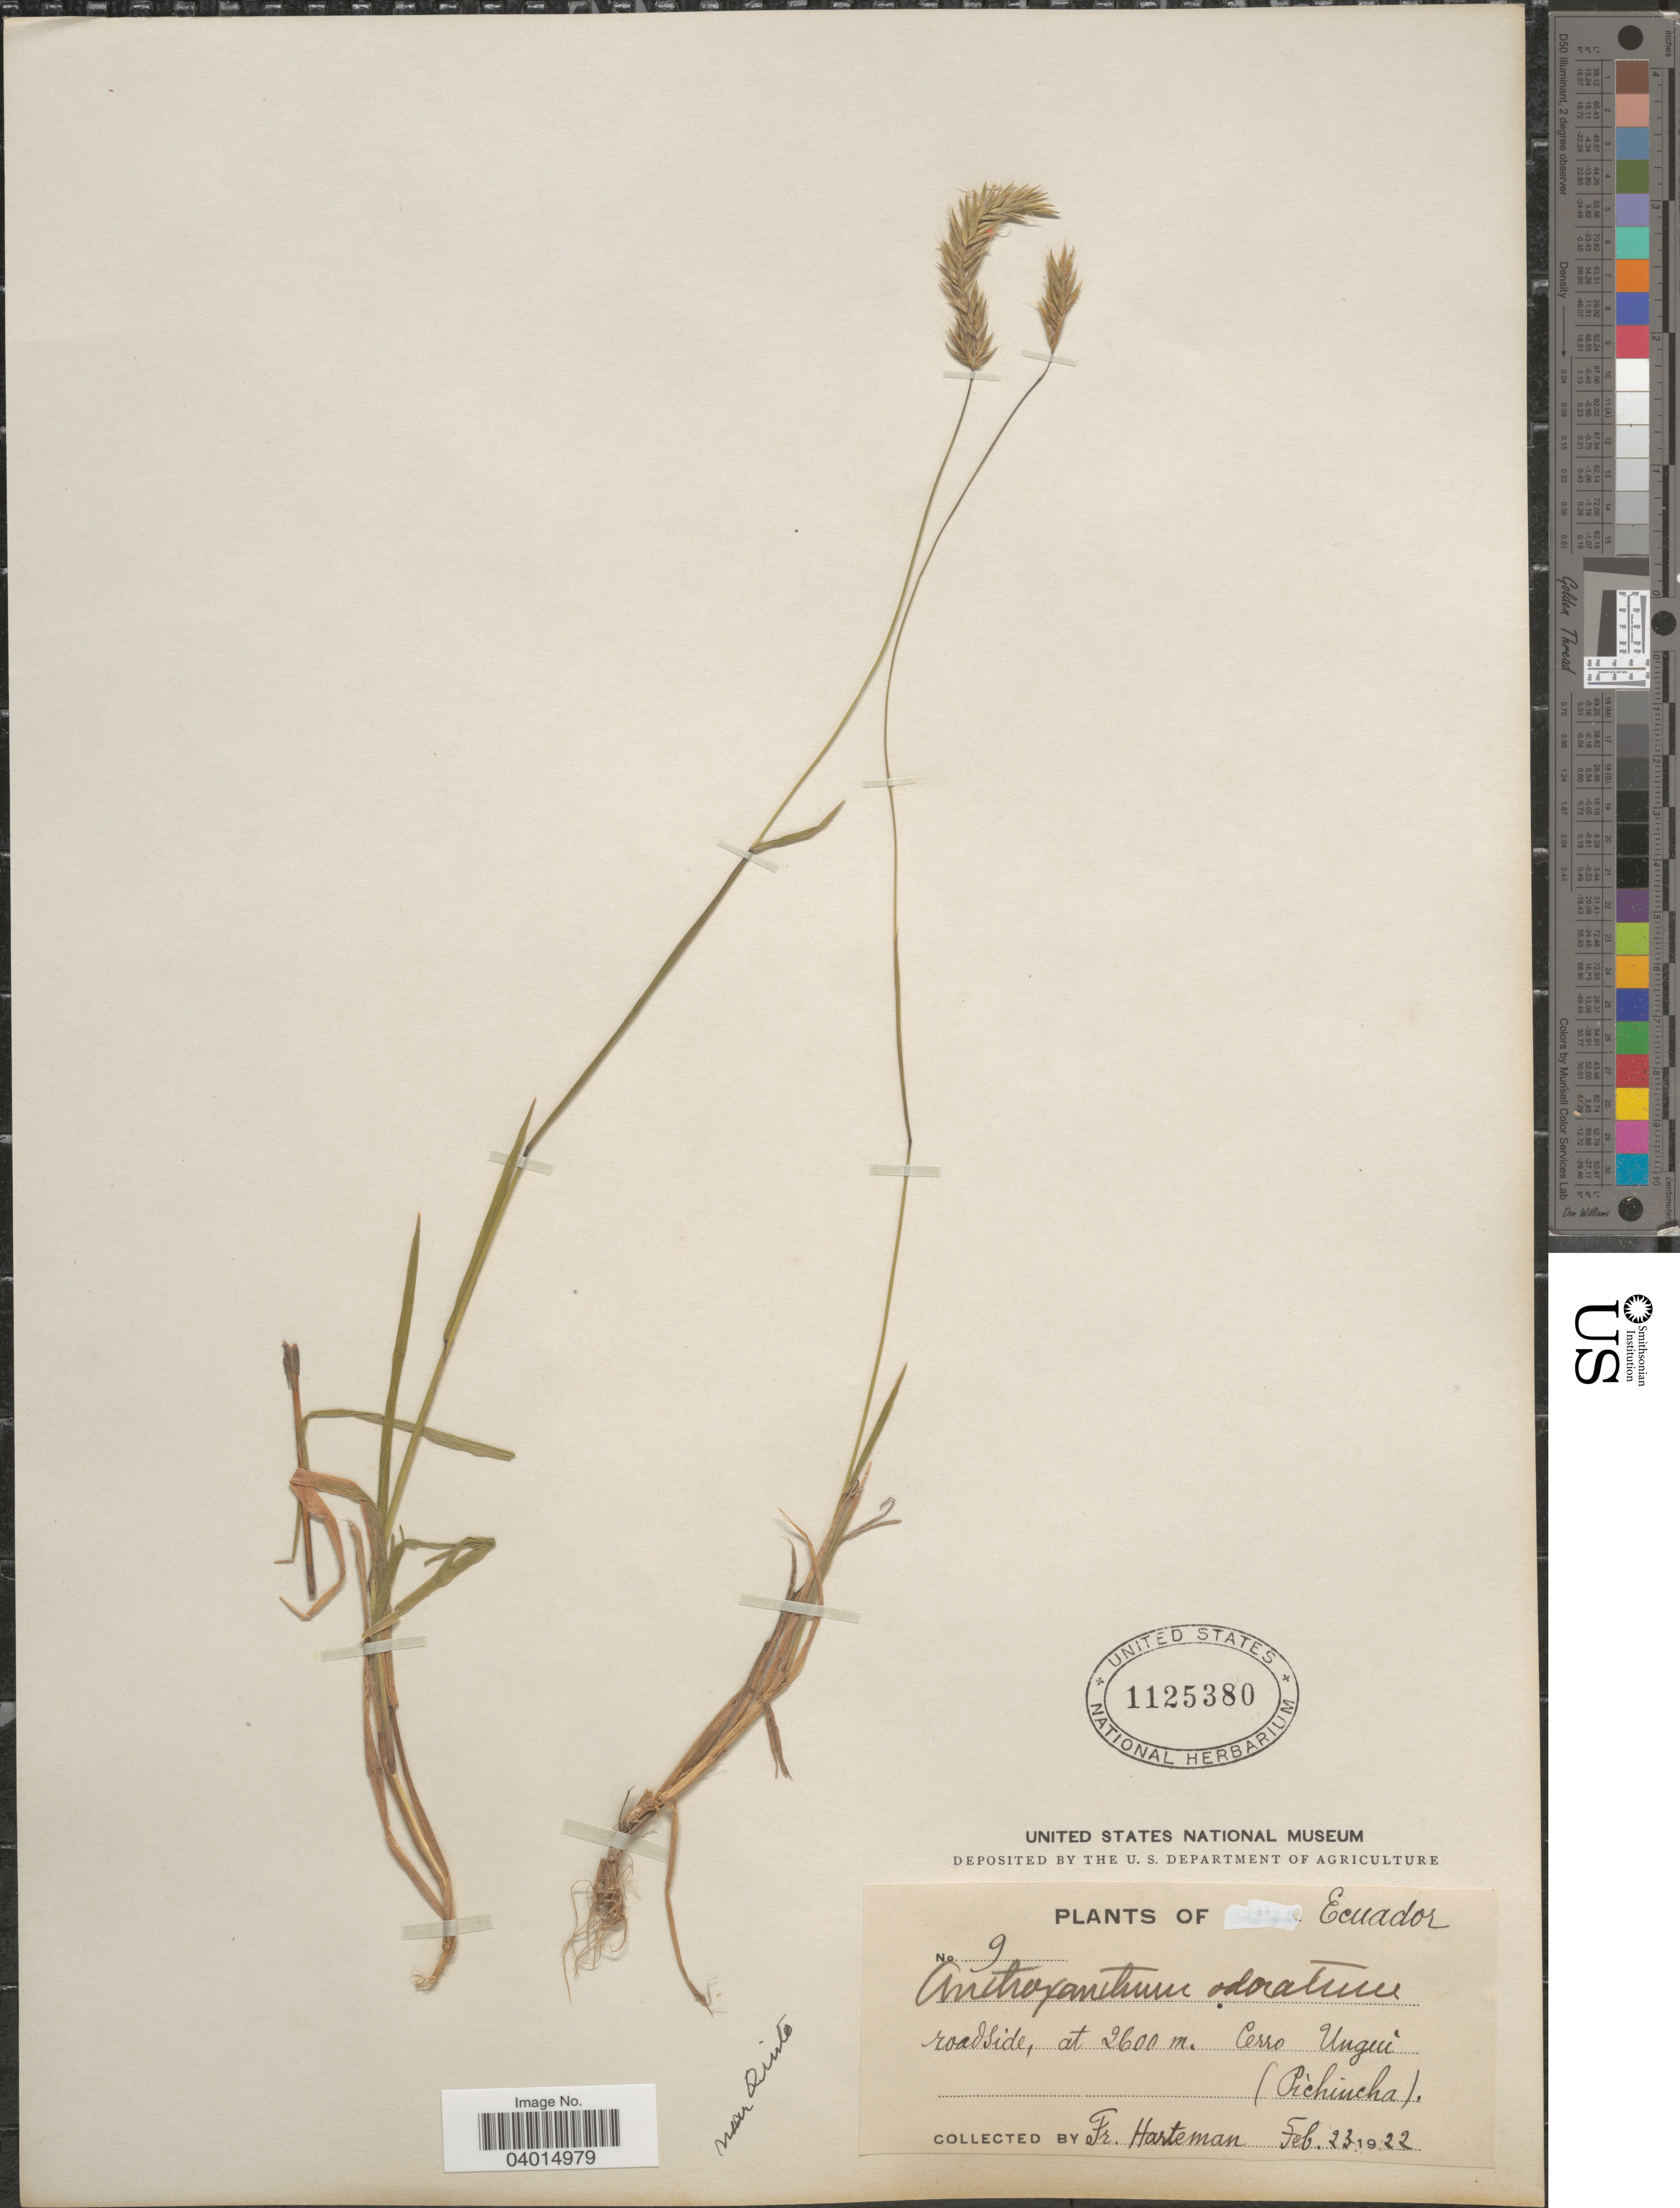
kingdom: Plantae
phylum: Tracheophyta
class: Liliopsida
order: Poales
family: Poaceae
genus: Anthoxanthum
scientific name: Anthoxanthum odoratum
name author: L.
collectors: Harteman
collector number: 9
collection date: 1922-02-23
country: Ecuador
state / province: Pichincha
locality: Cerro Unguì. Near Quito.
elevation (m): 2600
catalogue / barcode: US 1125380